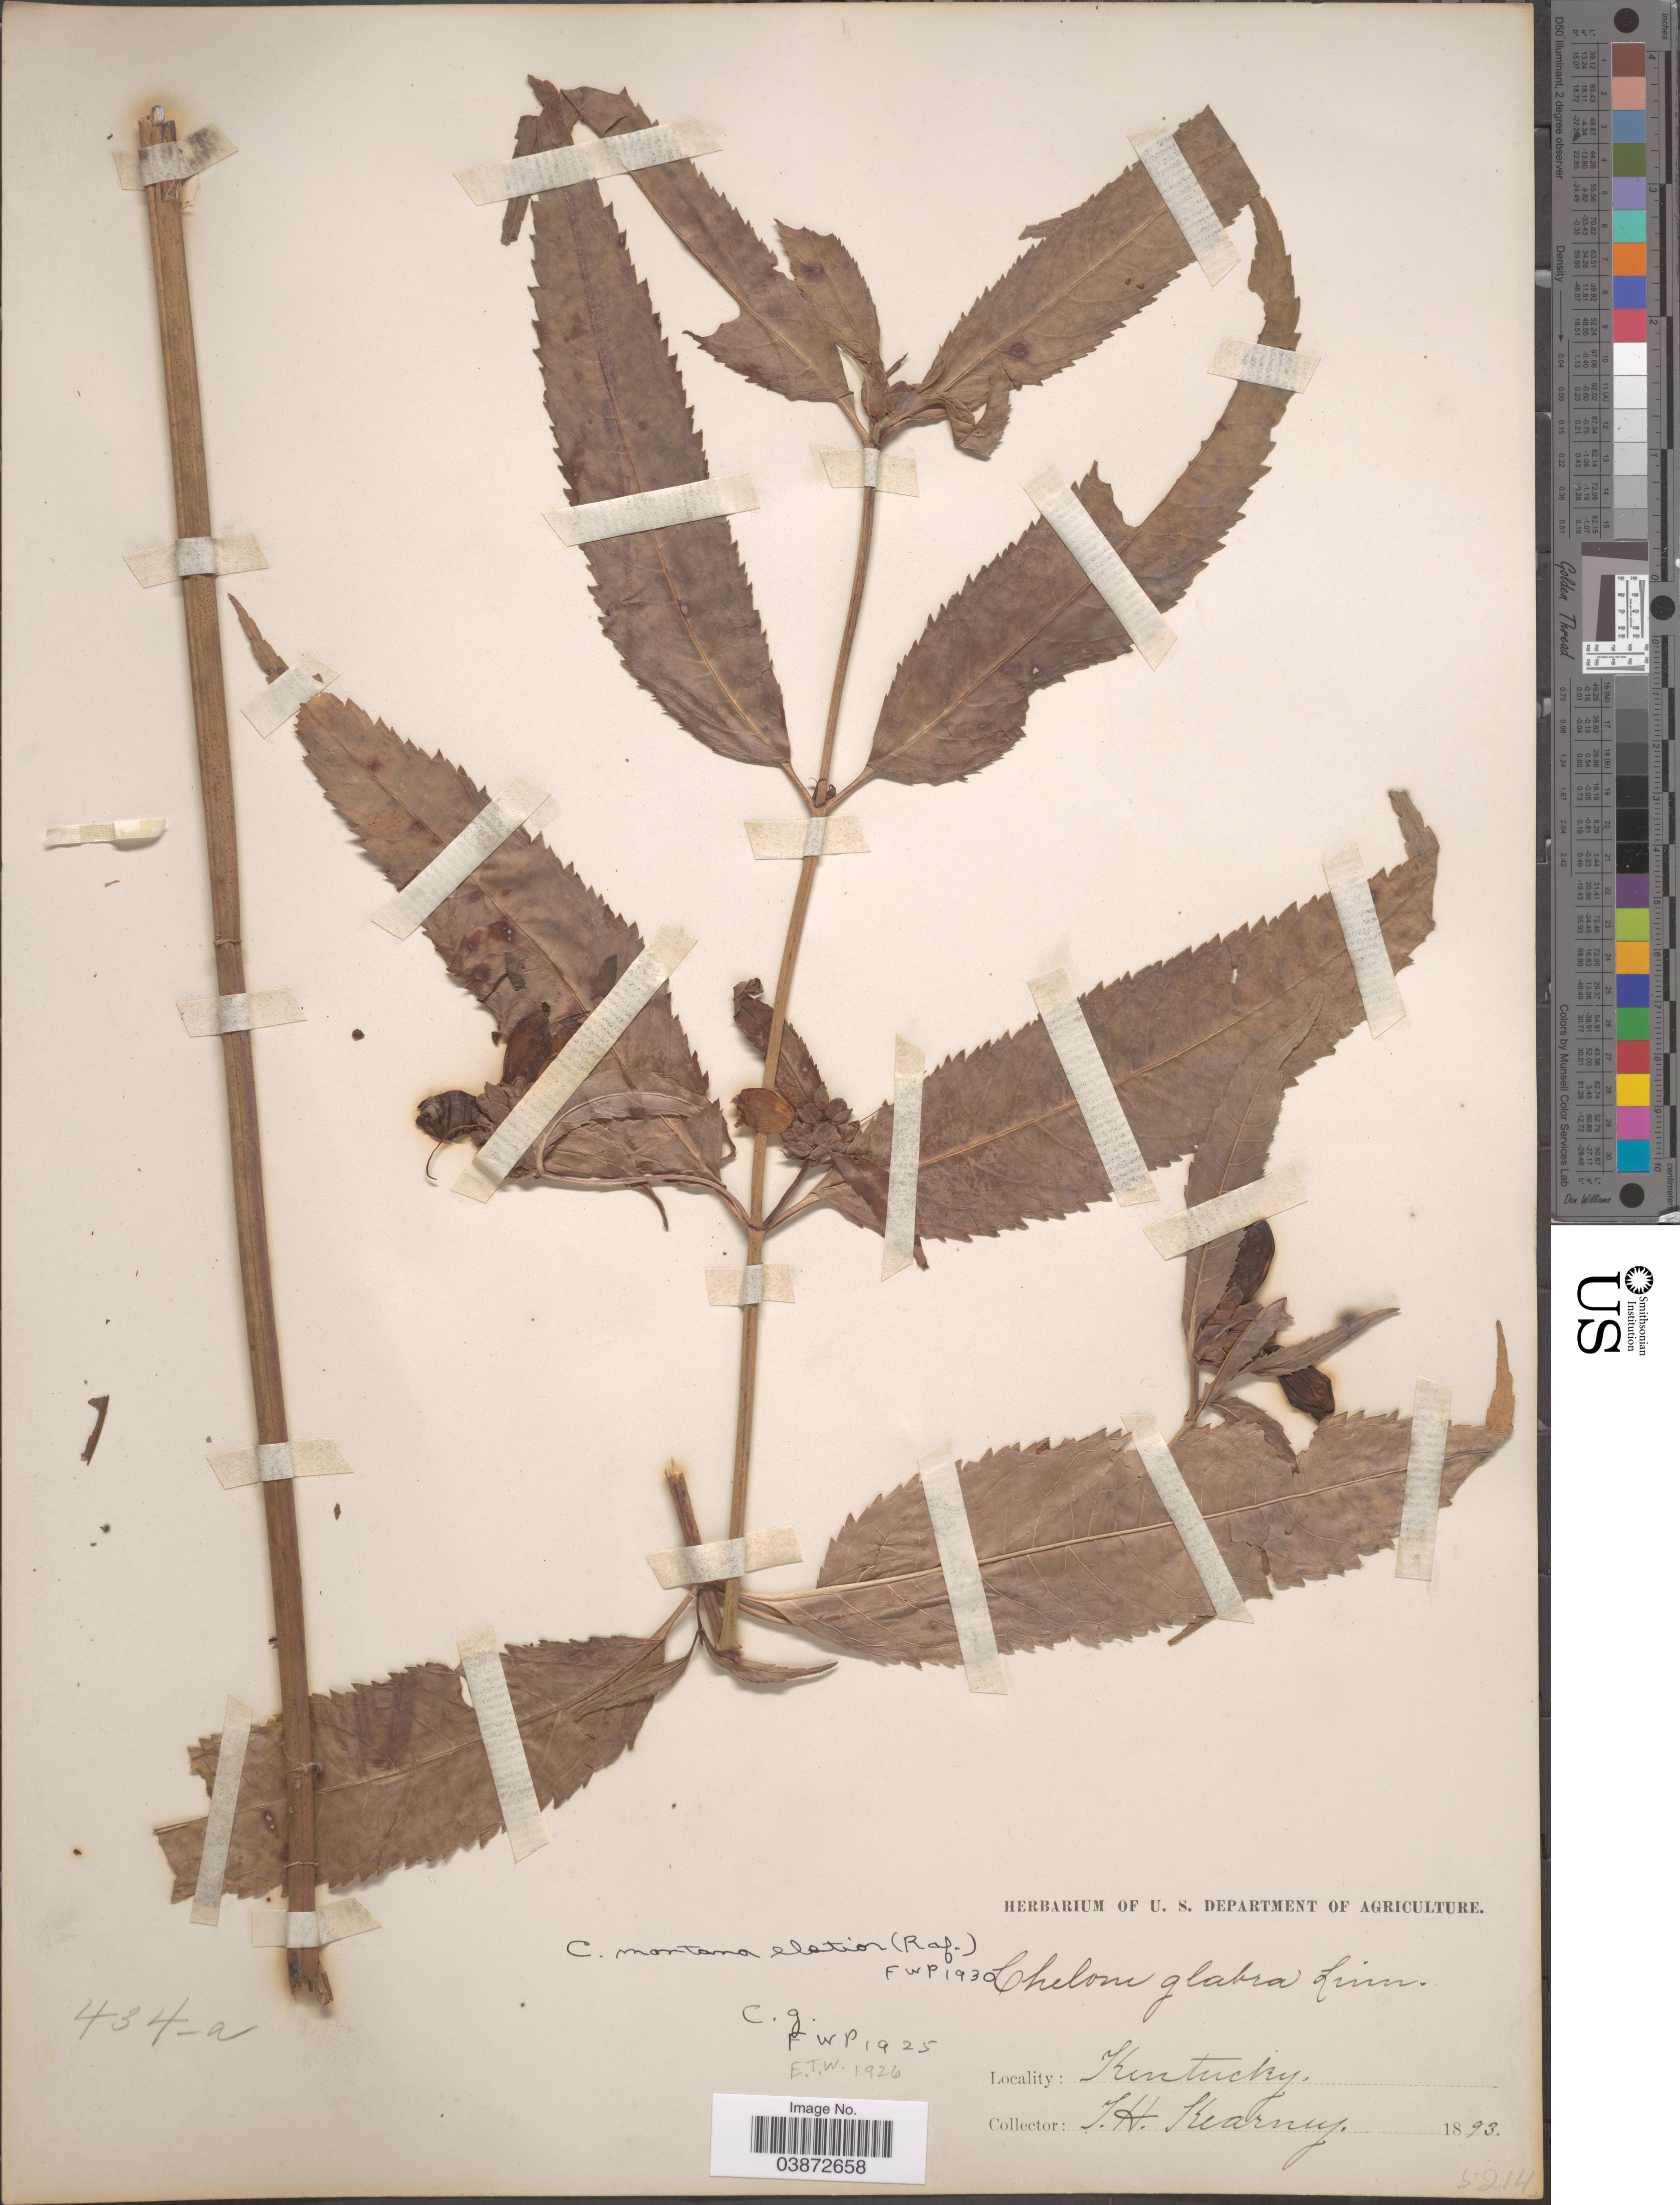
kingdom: Plantae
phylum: Tracheophyta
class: Magnoliopsida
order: Lamiales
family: Plantaginaceae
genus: Chelone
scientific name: Chelone montana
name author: (Raf.) Pennell & Wherry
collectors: T. H. Kearney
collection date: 1893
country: United States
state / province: Kentucky